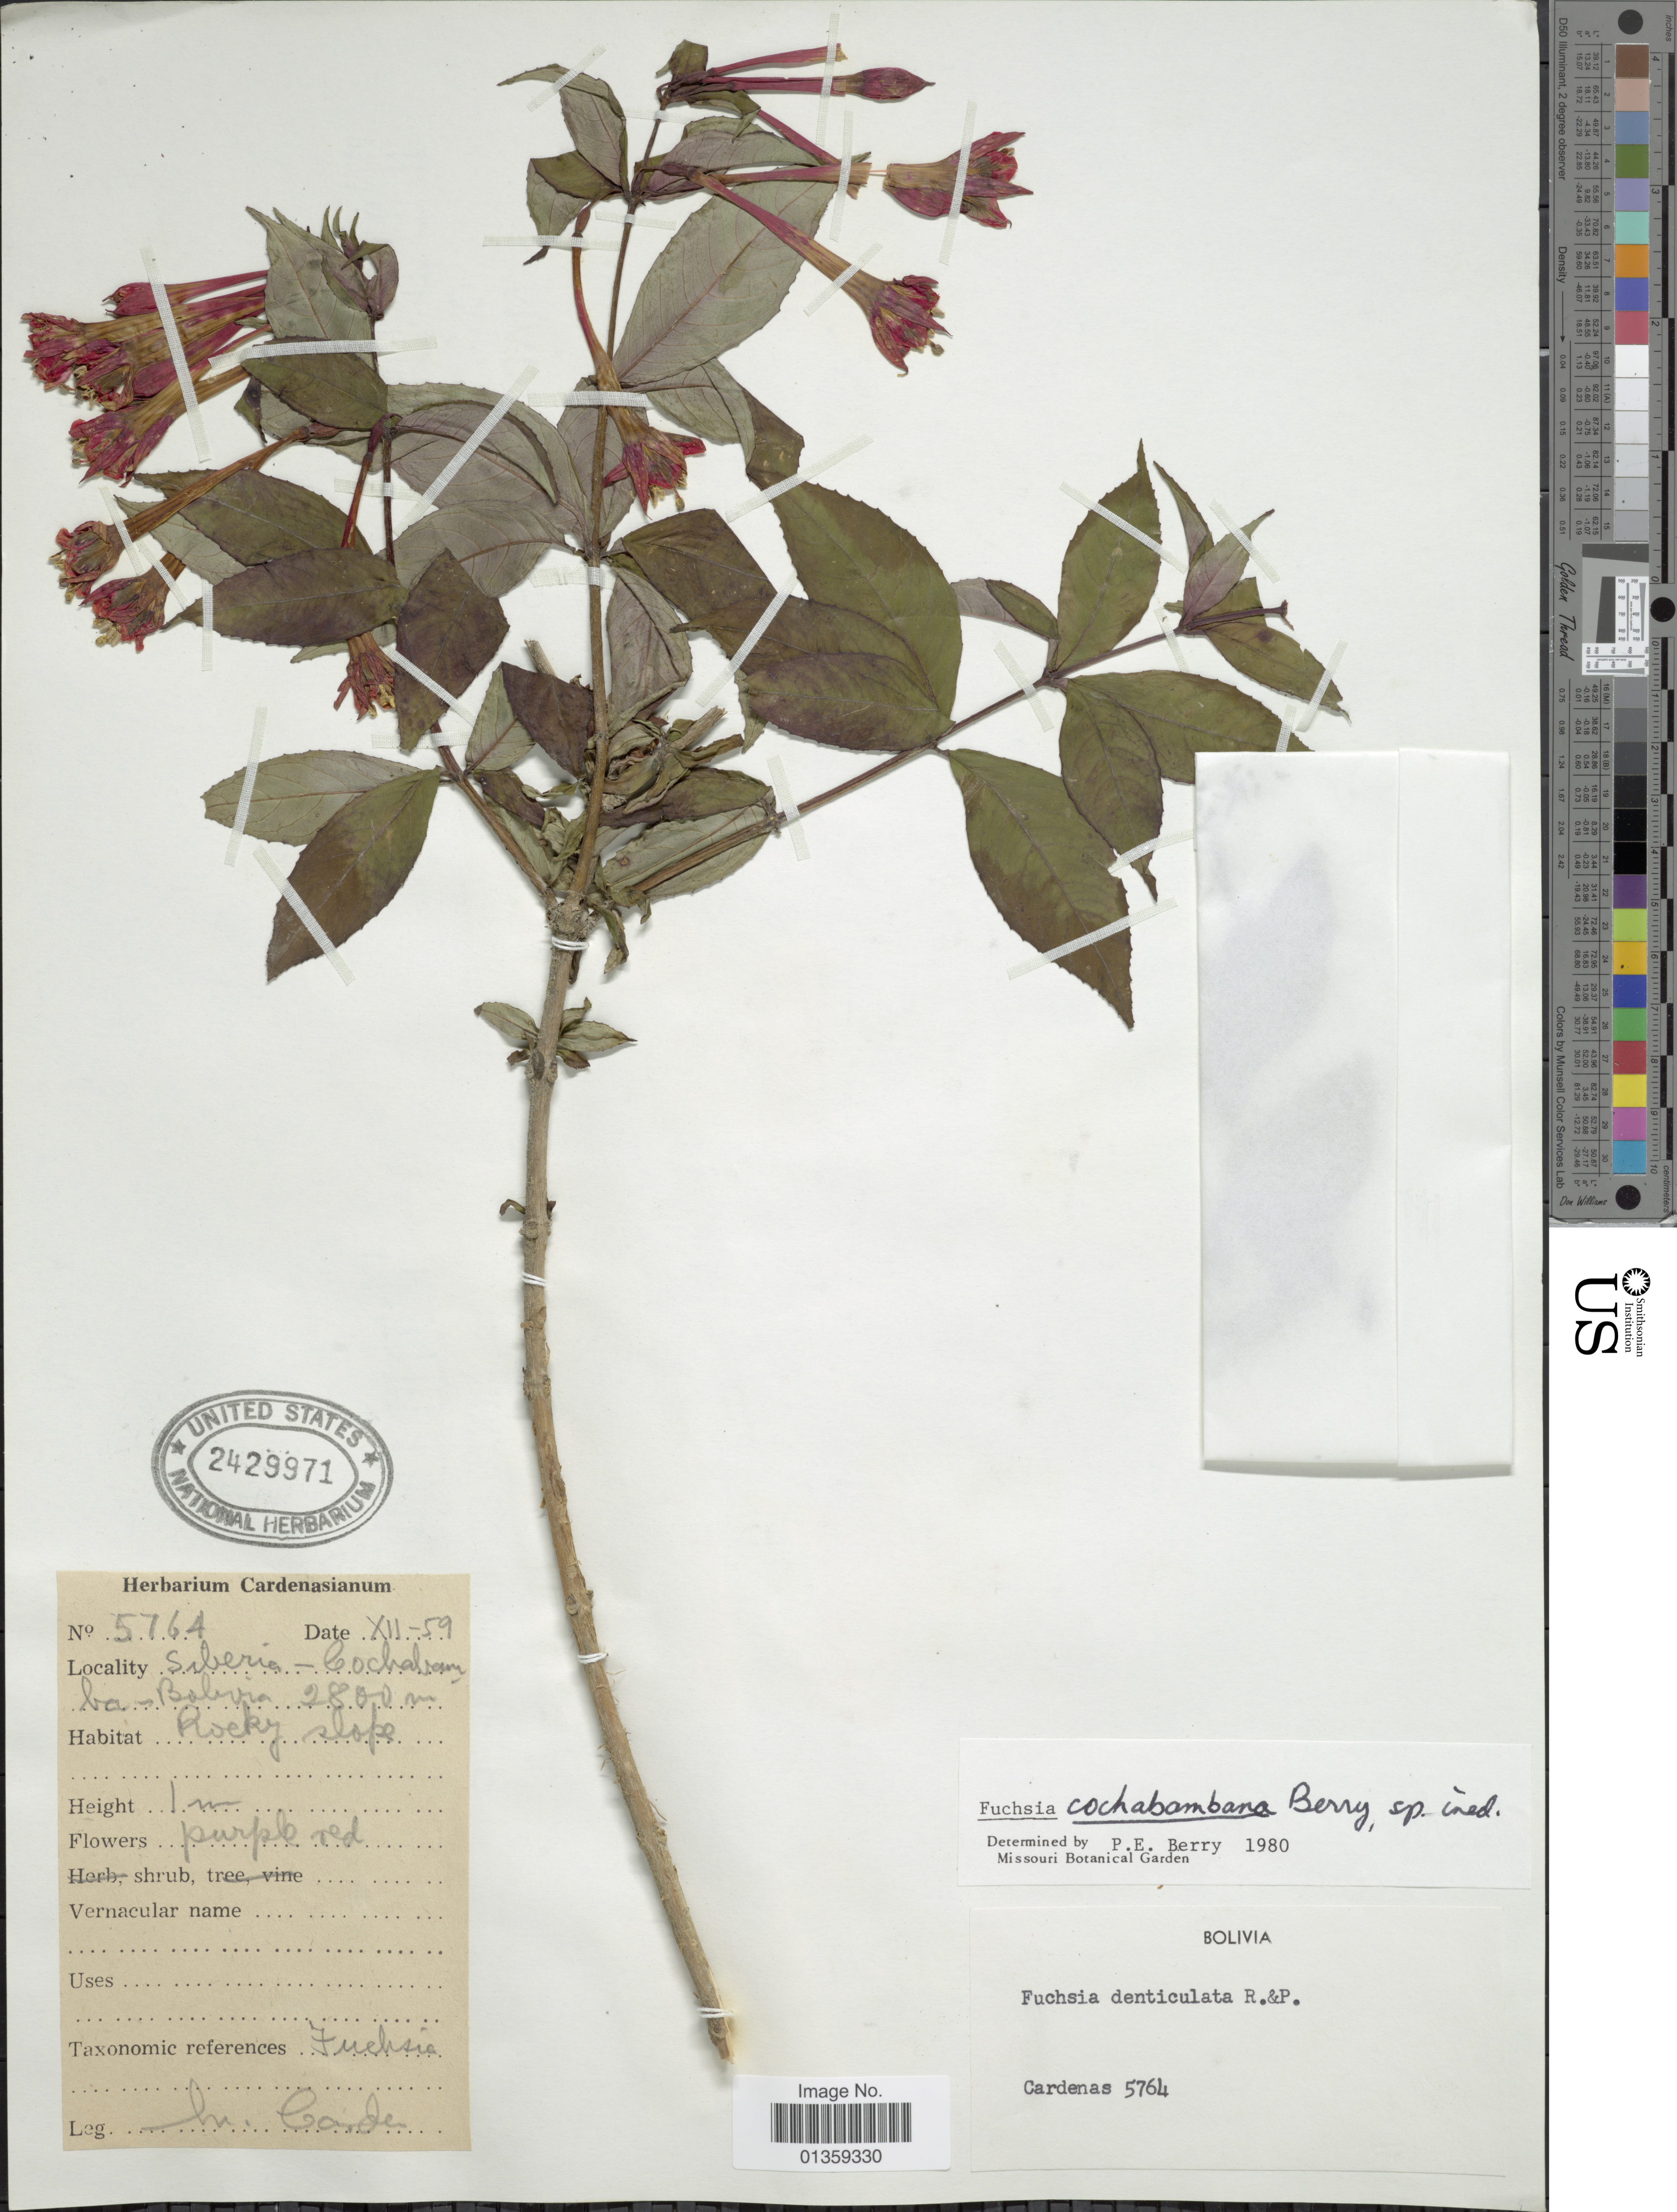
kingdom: Plantae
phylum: Tracheophyta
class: Magnoliopsida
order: Myrtales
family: Onagraceae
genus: Fuchsia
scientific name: Fuchsia cochabambana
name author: P.E. Berry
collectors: M. Cárdenas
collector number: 5764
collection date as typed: Transcribed d/m/y: /12/59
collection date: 1959-12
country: Bolivia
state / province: Cochabamba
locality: Siberia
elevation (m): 2800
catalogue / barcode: US 2429971